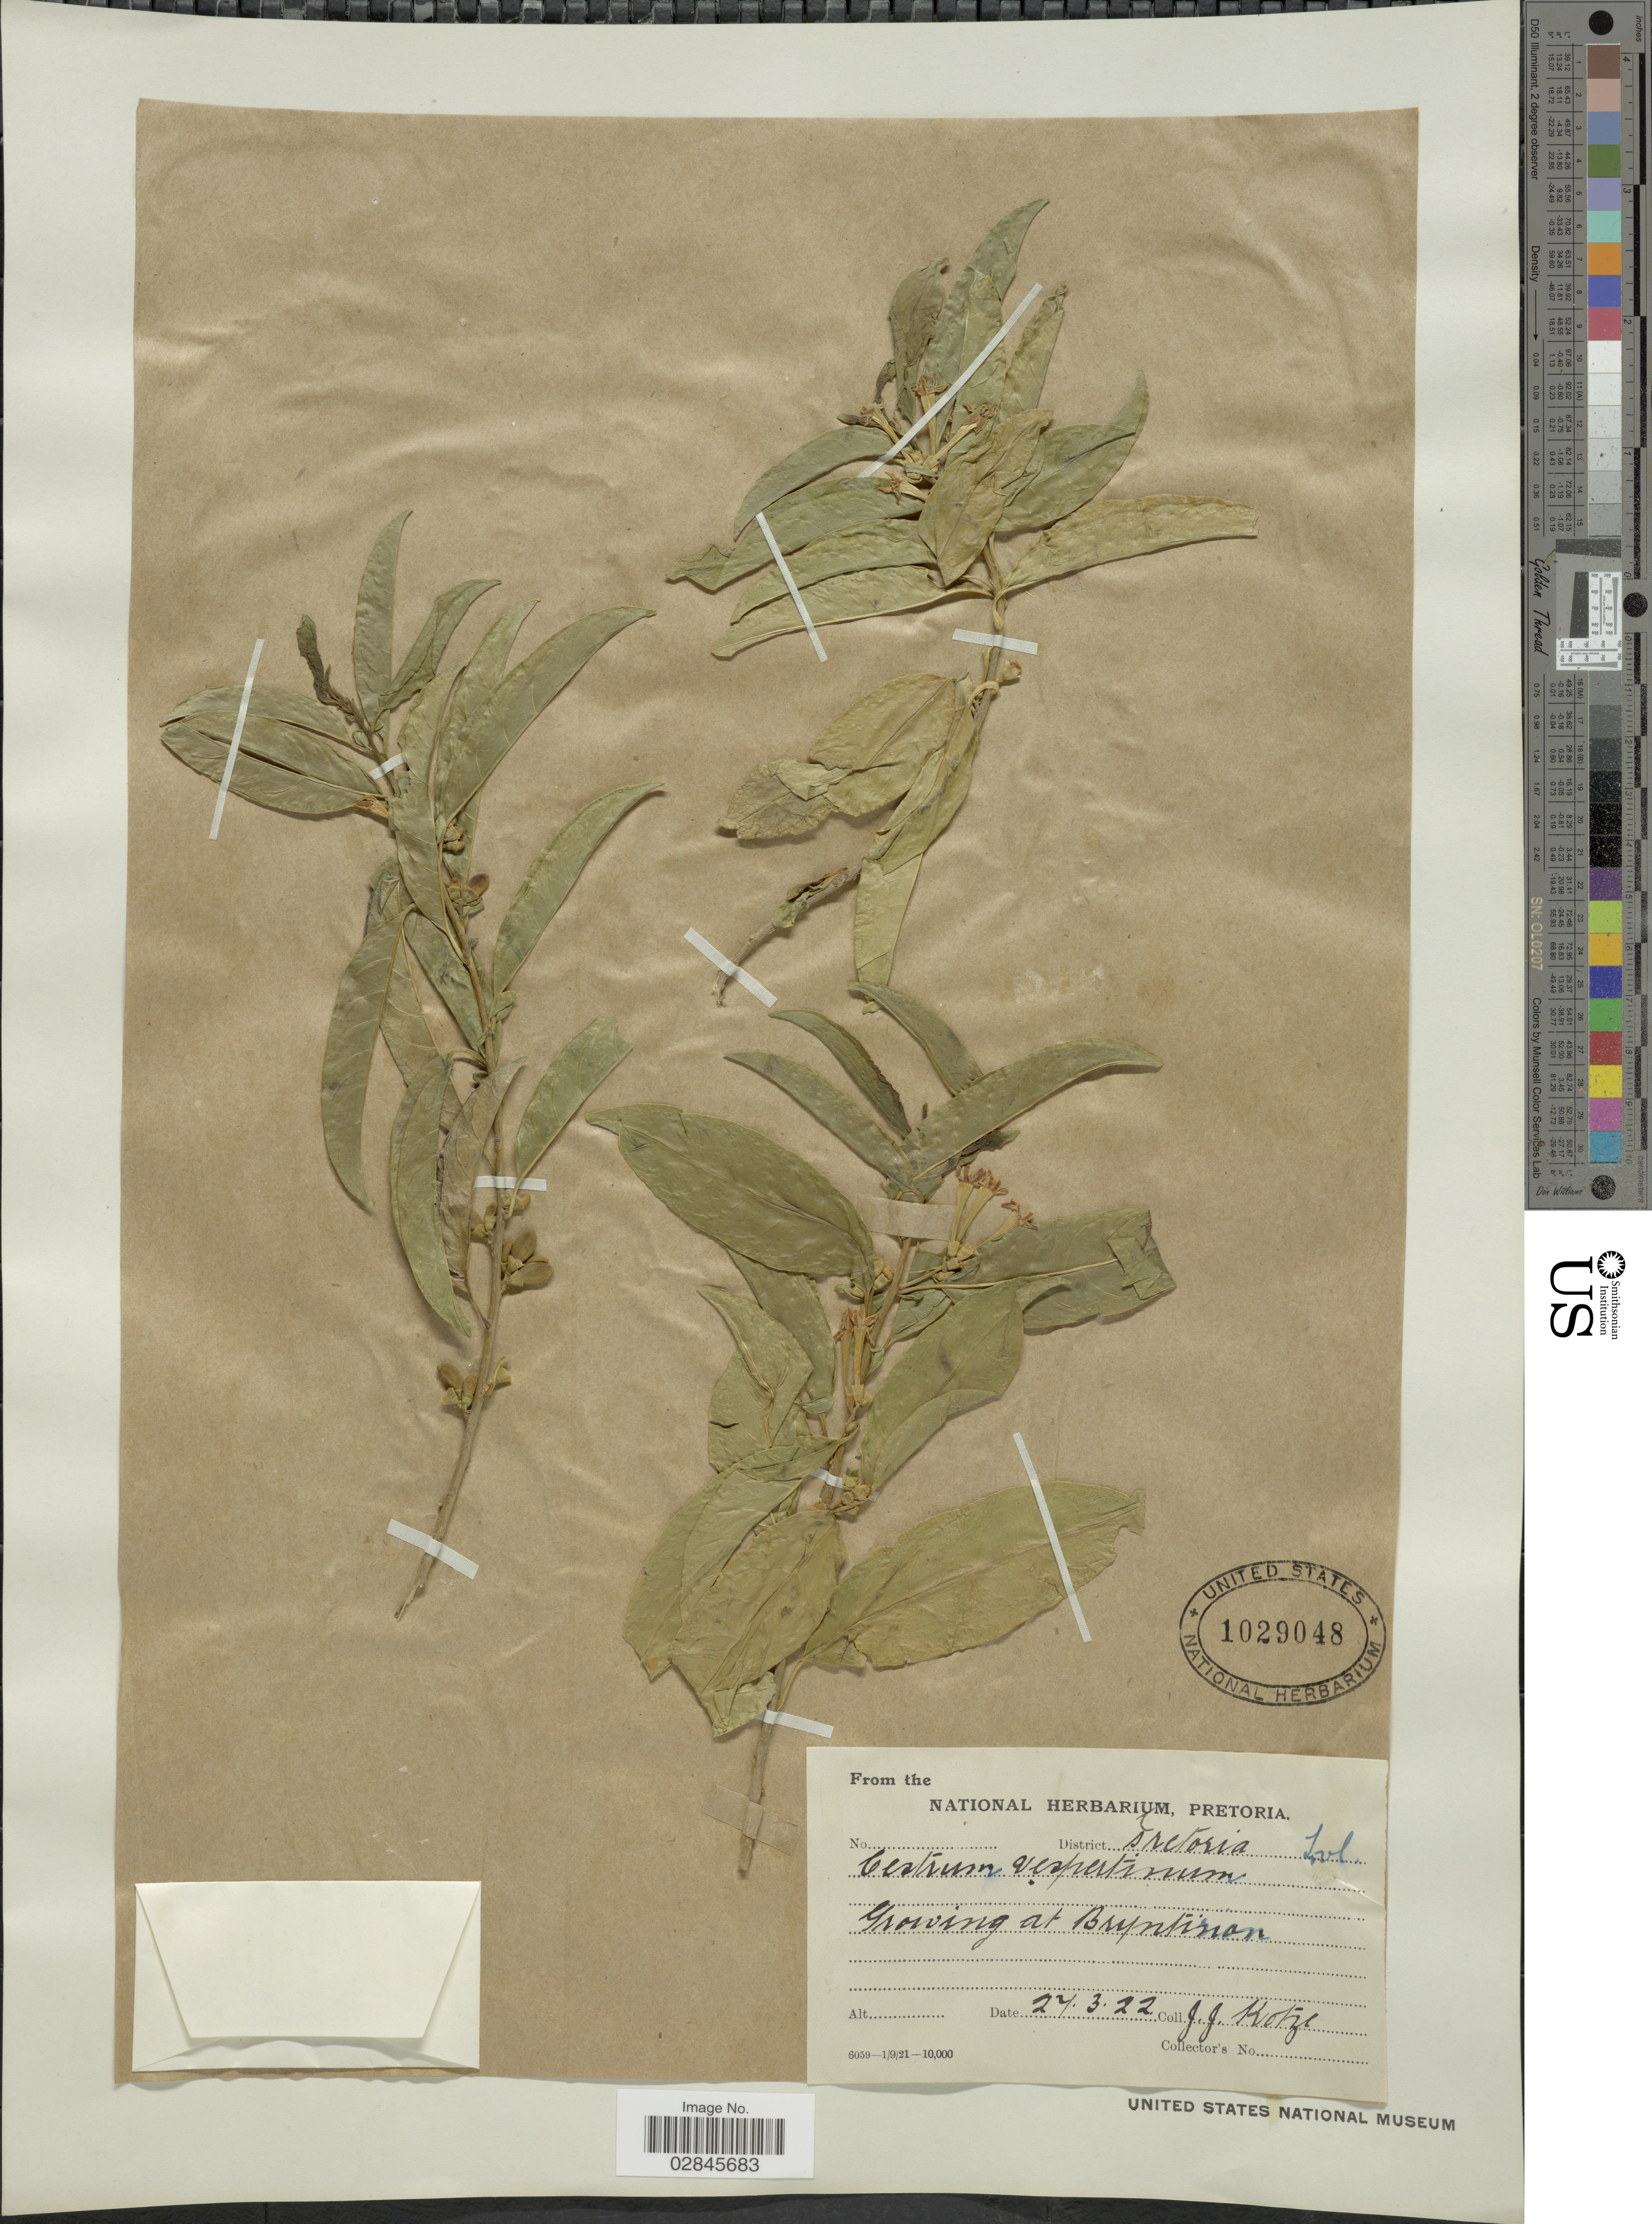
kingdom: Plantae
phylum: Tracheophyta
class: Magnoliopsida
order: Solanales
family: Solanaceae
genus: Cestrum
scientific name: Cestrum vespertinum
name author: L.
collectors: J. Kotze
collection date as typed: Transcribed d/m/y: 27/3/22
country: South Africa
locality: District Pretoria Tvl., Bryntinan.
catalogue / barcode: US 1029048